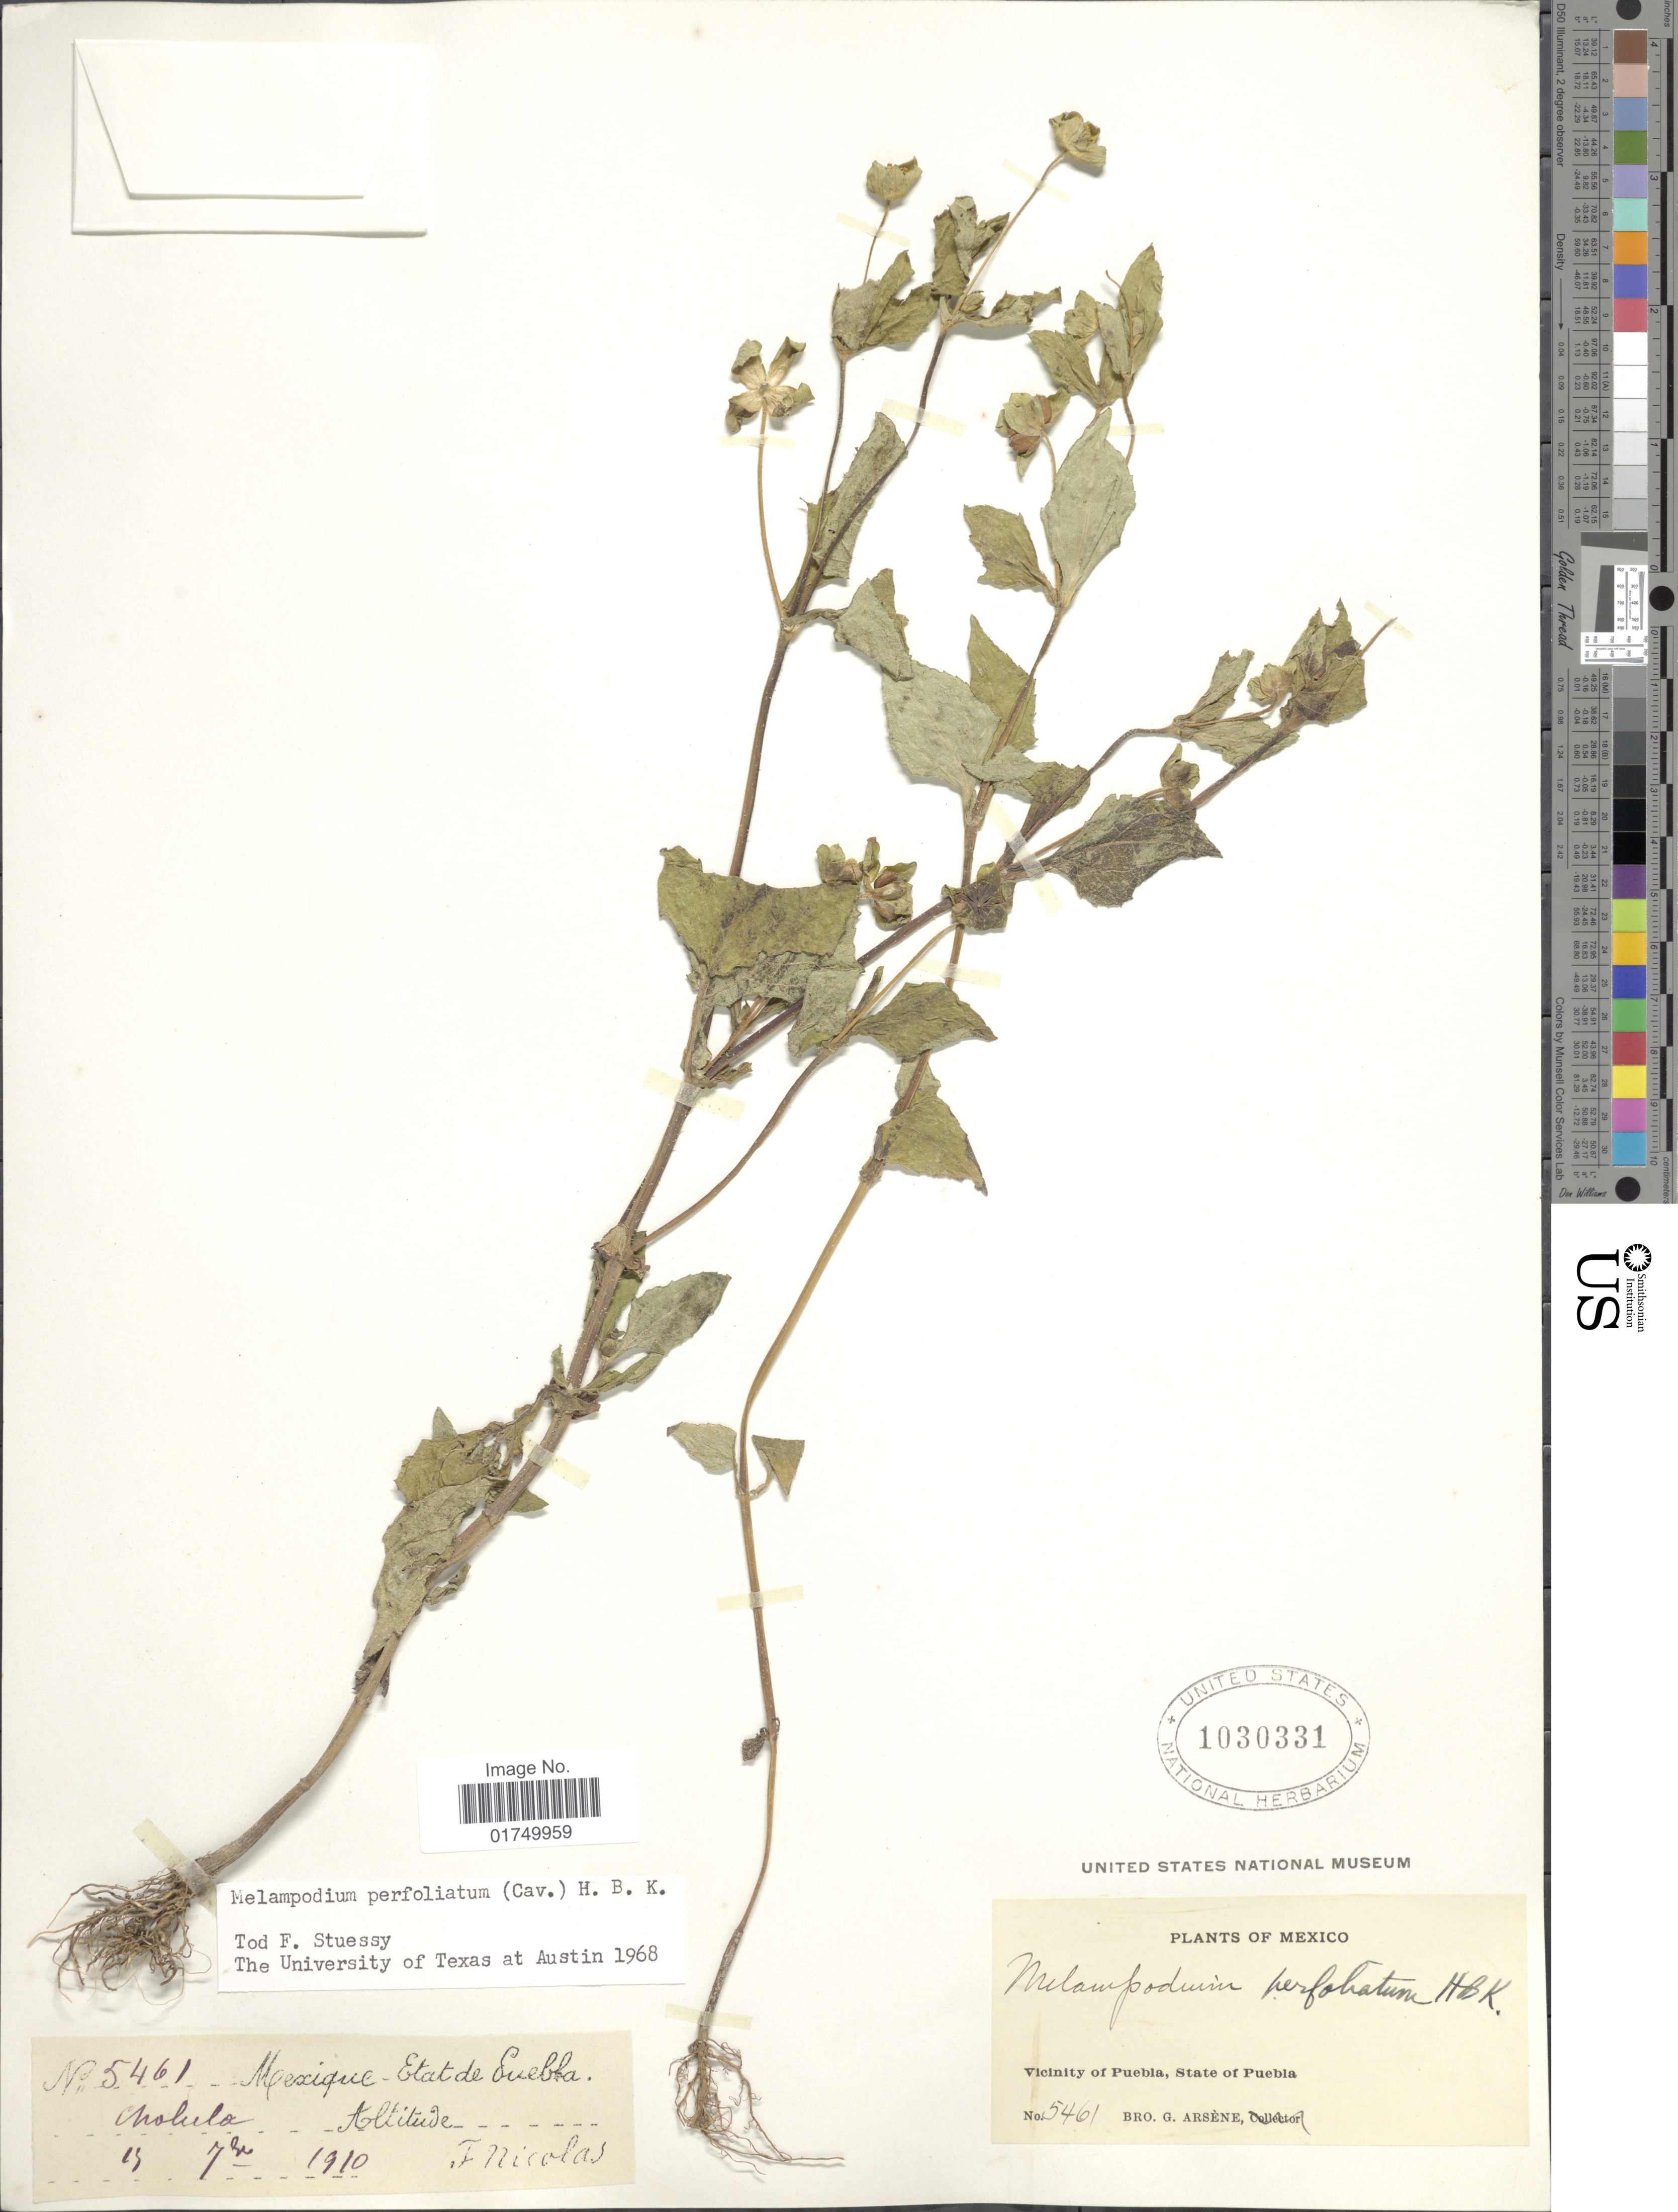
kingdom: Plantae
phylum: Tracheophyta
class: Magnoliopsida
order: Asterales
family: Asteraceae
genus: Melampodium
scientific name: Melampodium perfoliatum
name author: (Cav.) Kunth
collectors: Bro. G. Arsène & F. Nicolas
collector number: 5461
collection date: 1910-09-15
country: Mexico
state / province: Puebla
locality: Vicinity of Puebla, State of Puebla. Cholula.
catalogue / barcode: US 1030331